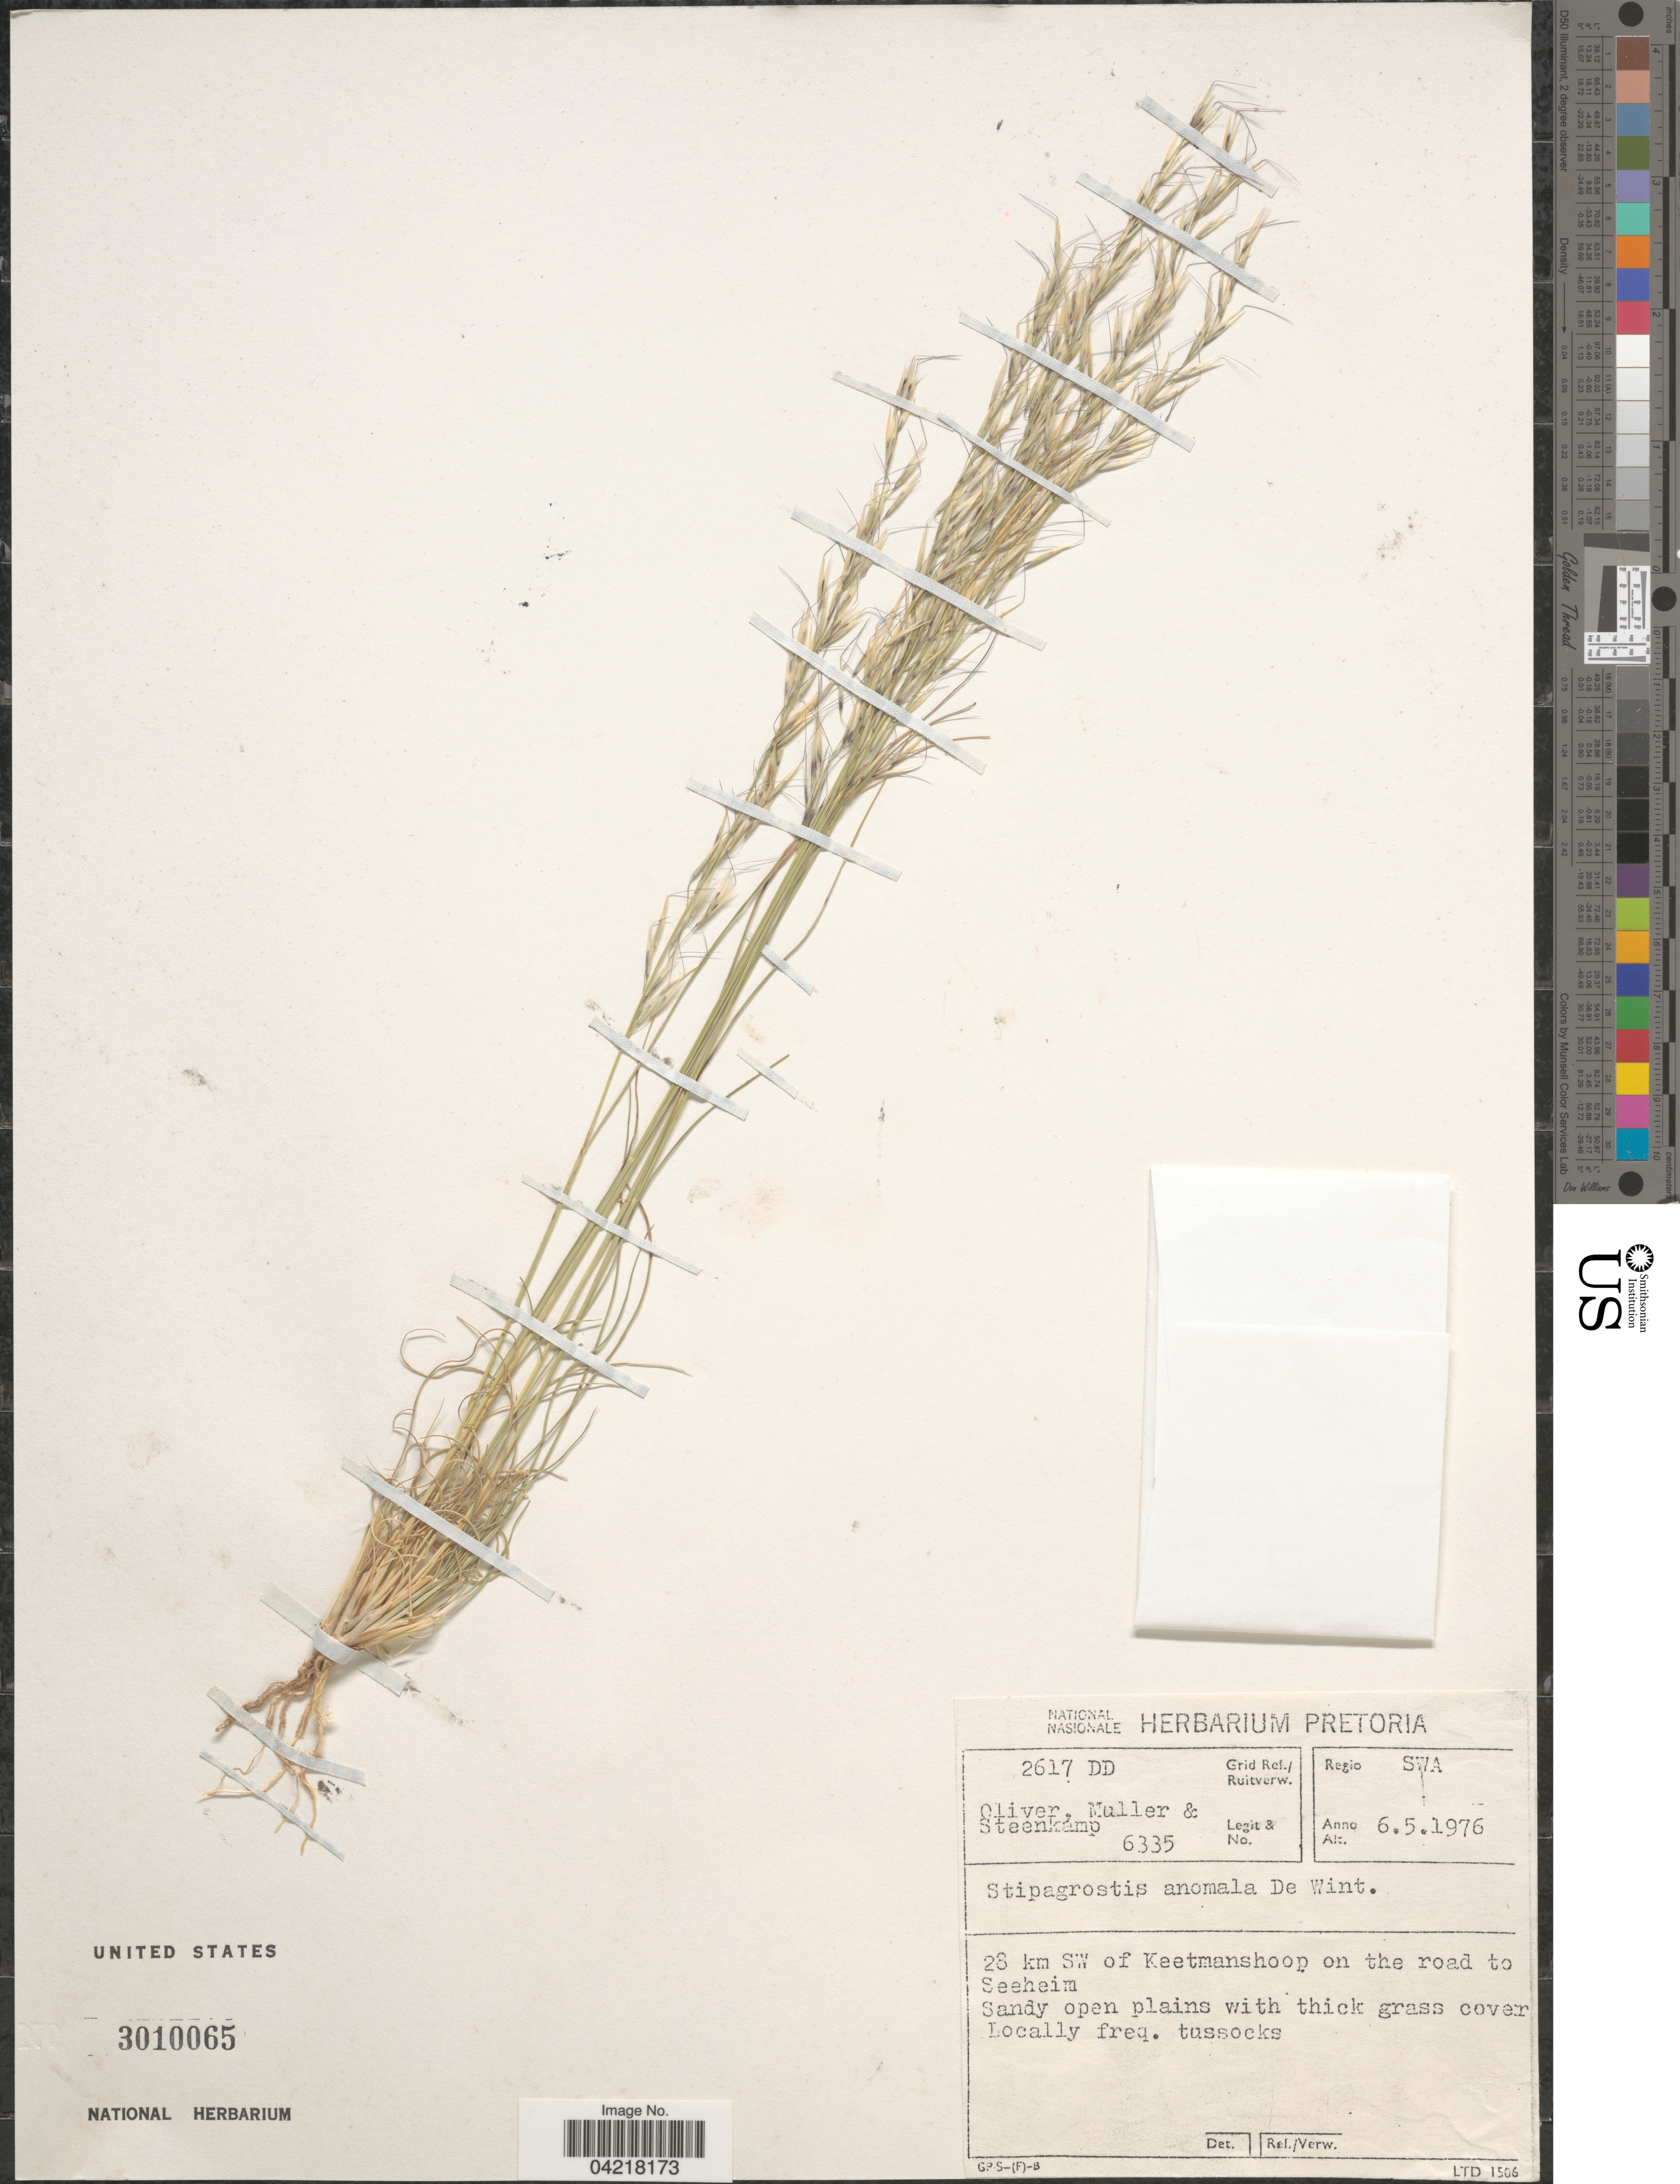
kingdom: Plantae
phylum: Tracheophyta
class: Liliopsida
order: Poales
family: Poaceae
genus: Stipagrostis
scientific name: Stipagrostis anomala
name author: De Winter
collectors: Oliver, --, -- Müller & -- Steenkamp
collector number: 6335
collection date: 1976-05-06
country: Namibia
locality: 2617 DD Grid Ref./Ruitverw. Regio SWA. 28 km SW of Keetmanshoop on the road to Seeheim.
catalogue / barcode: US 3010065